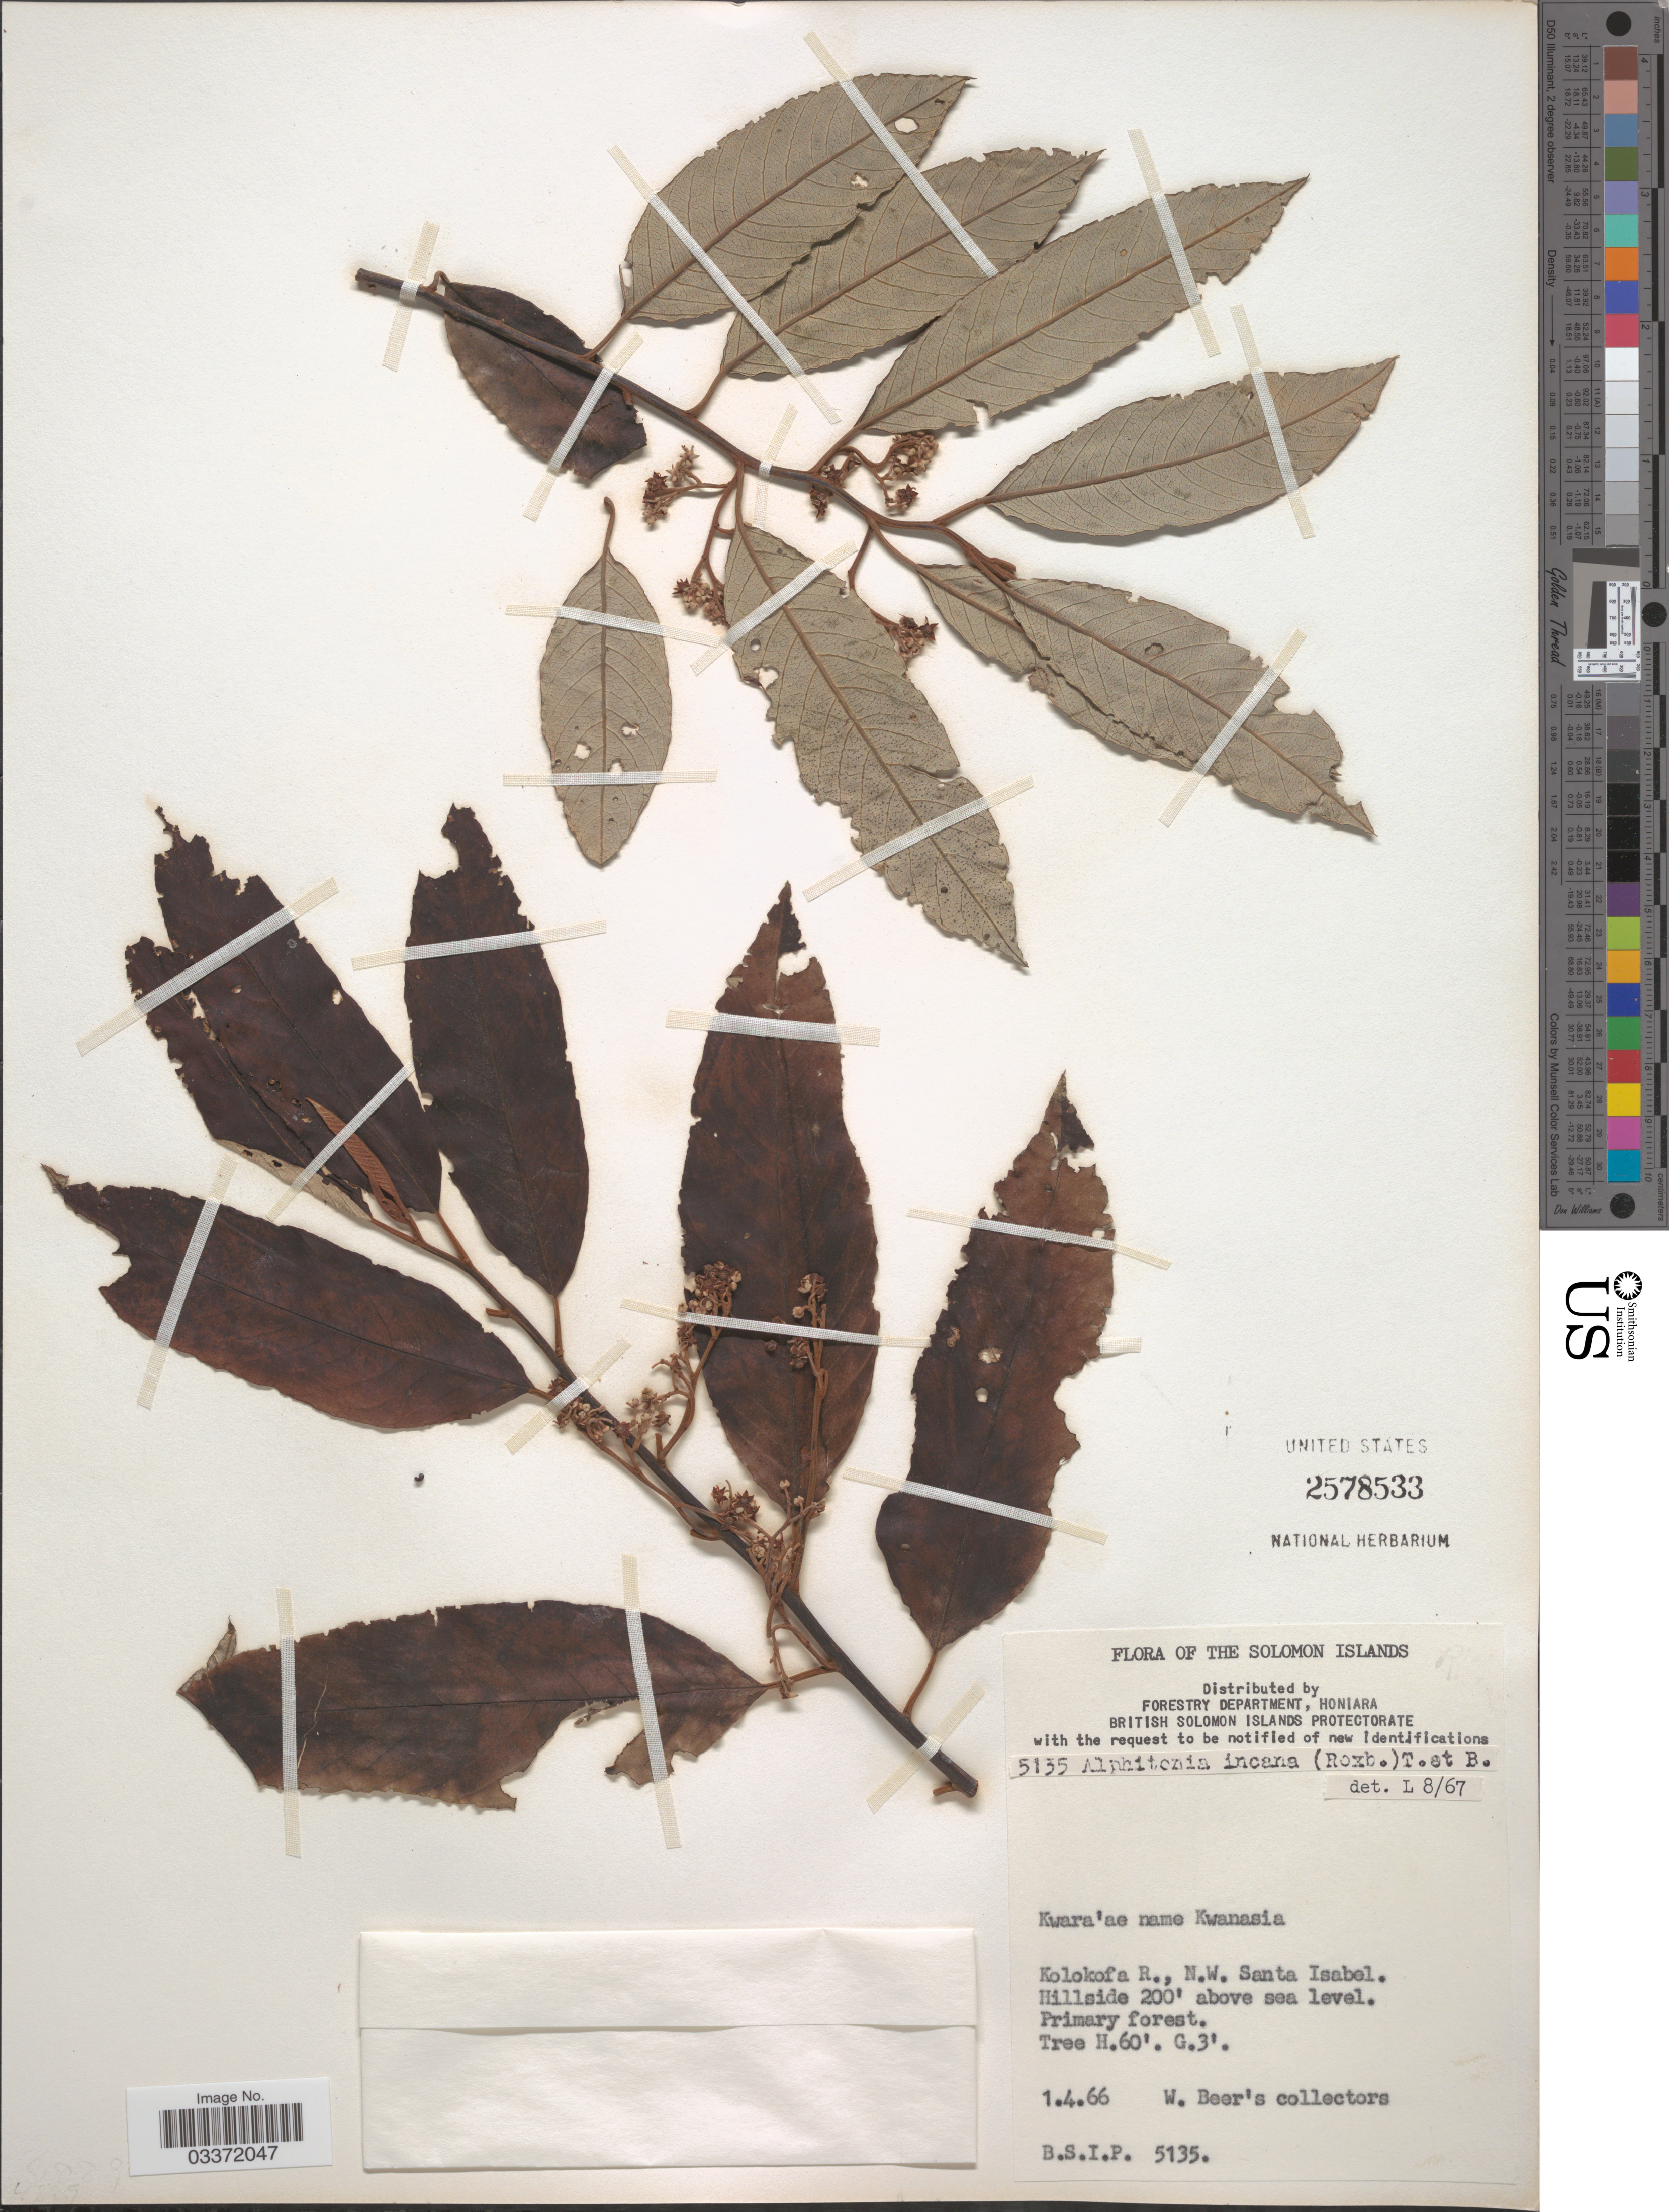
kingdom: Plantae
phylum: Tracheophyta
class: Magnoliopsida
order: Rosales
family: Rhamnaceae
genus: Alphitonia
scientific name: Alphitonia incana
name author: (Roxb.) Teisjm. & Binn. ex Kurz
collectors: W. Beer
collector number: B.S.I.P. 5135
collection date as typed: Transcribed d/m/y: 1/4/66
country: Solomon Islands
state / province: Solomon Islands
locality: Kolokofa R., N.W. Santa Isabel.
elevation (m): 61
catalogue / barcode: US 2578533